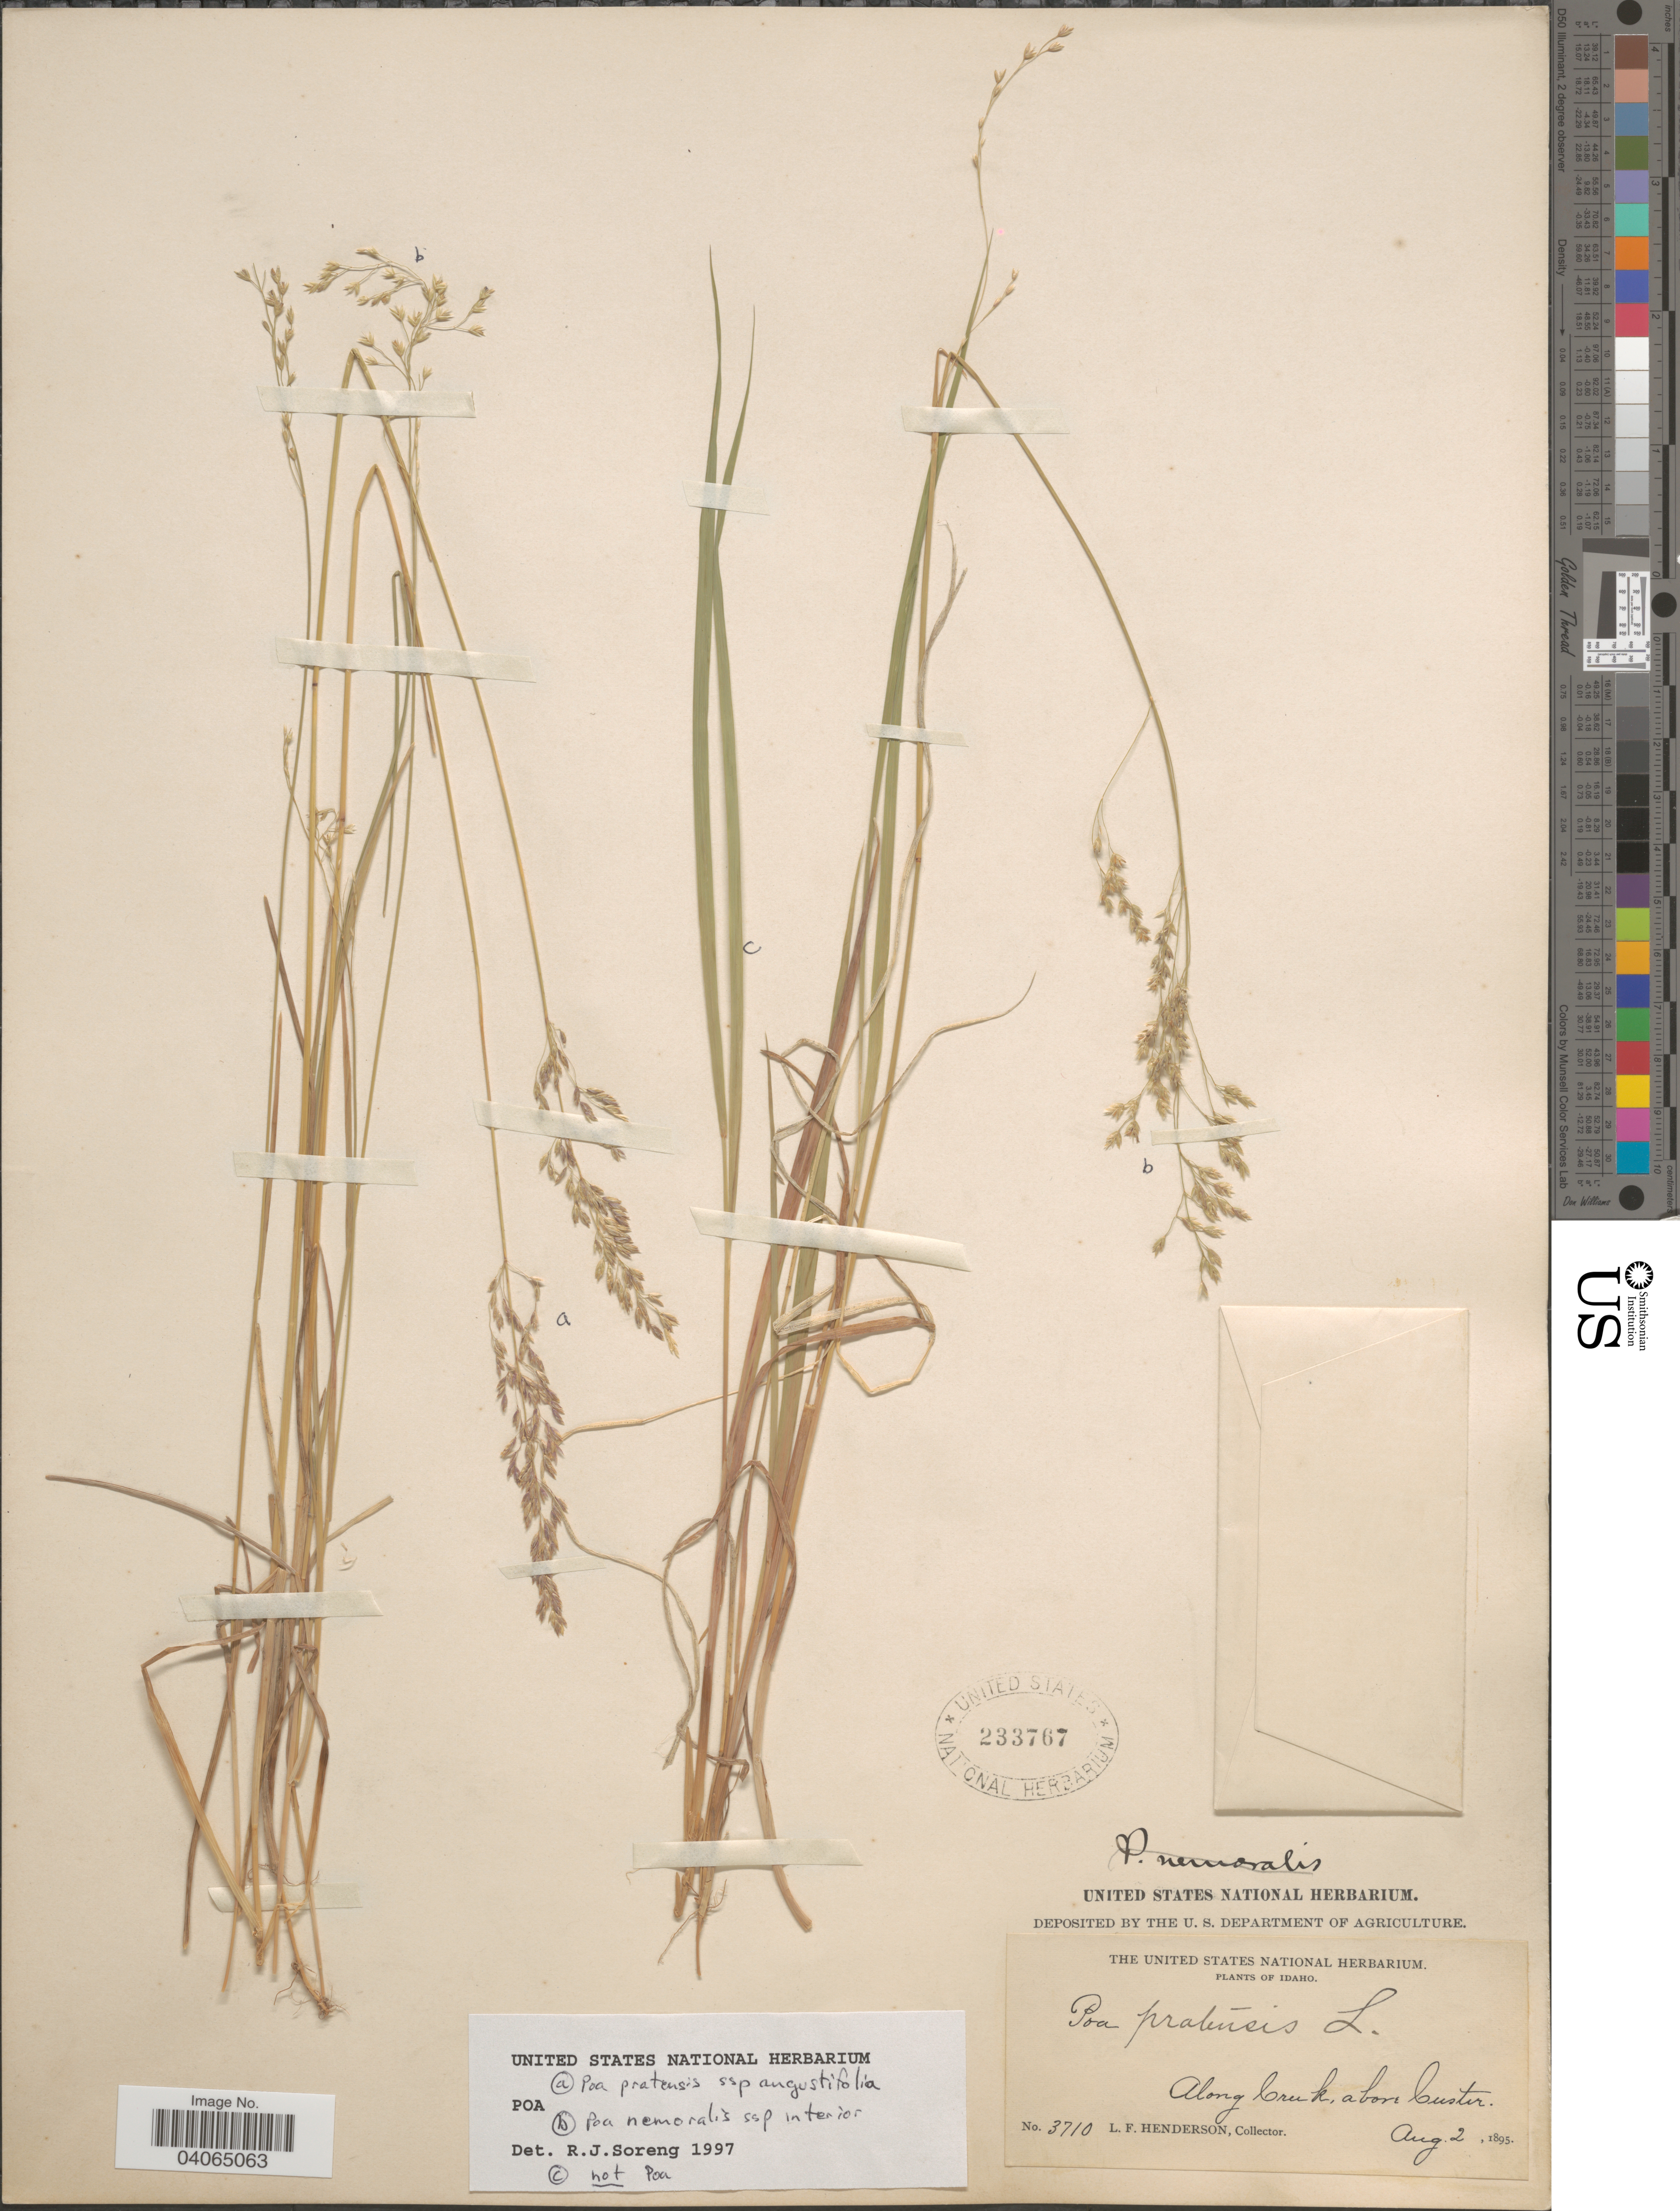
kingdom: Plantae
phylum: Tracheophyta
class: Liliopsida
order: Poales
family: Poaceae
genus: Poa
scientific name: Poa pratensis subsp. angustifolia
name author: (L.) Lej.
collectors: L. Henderson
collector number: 3710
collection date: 1895-08-02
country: United States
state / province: Idaho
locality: Along Creek, above Custer.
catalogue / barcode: US 233767